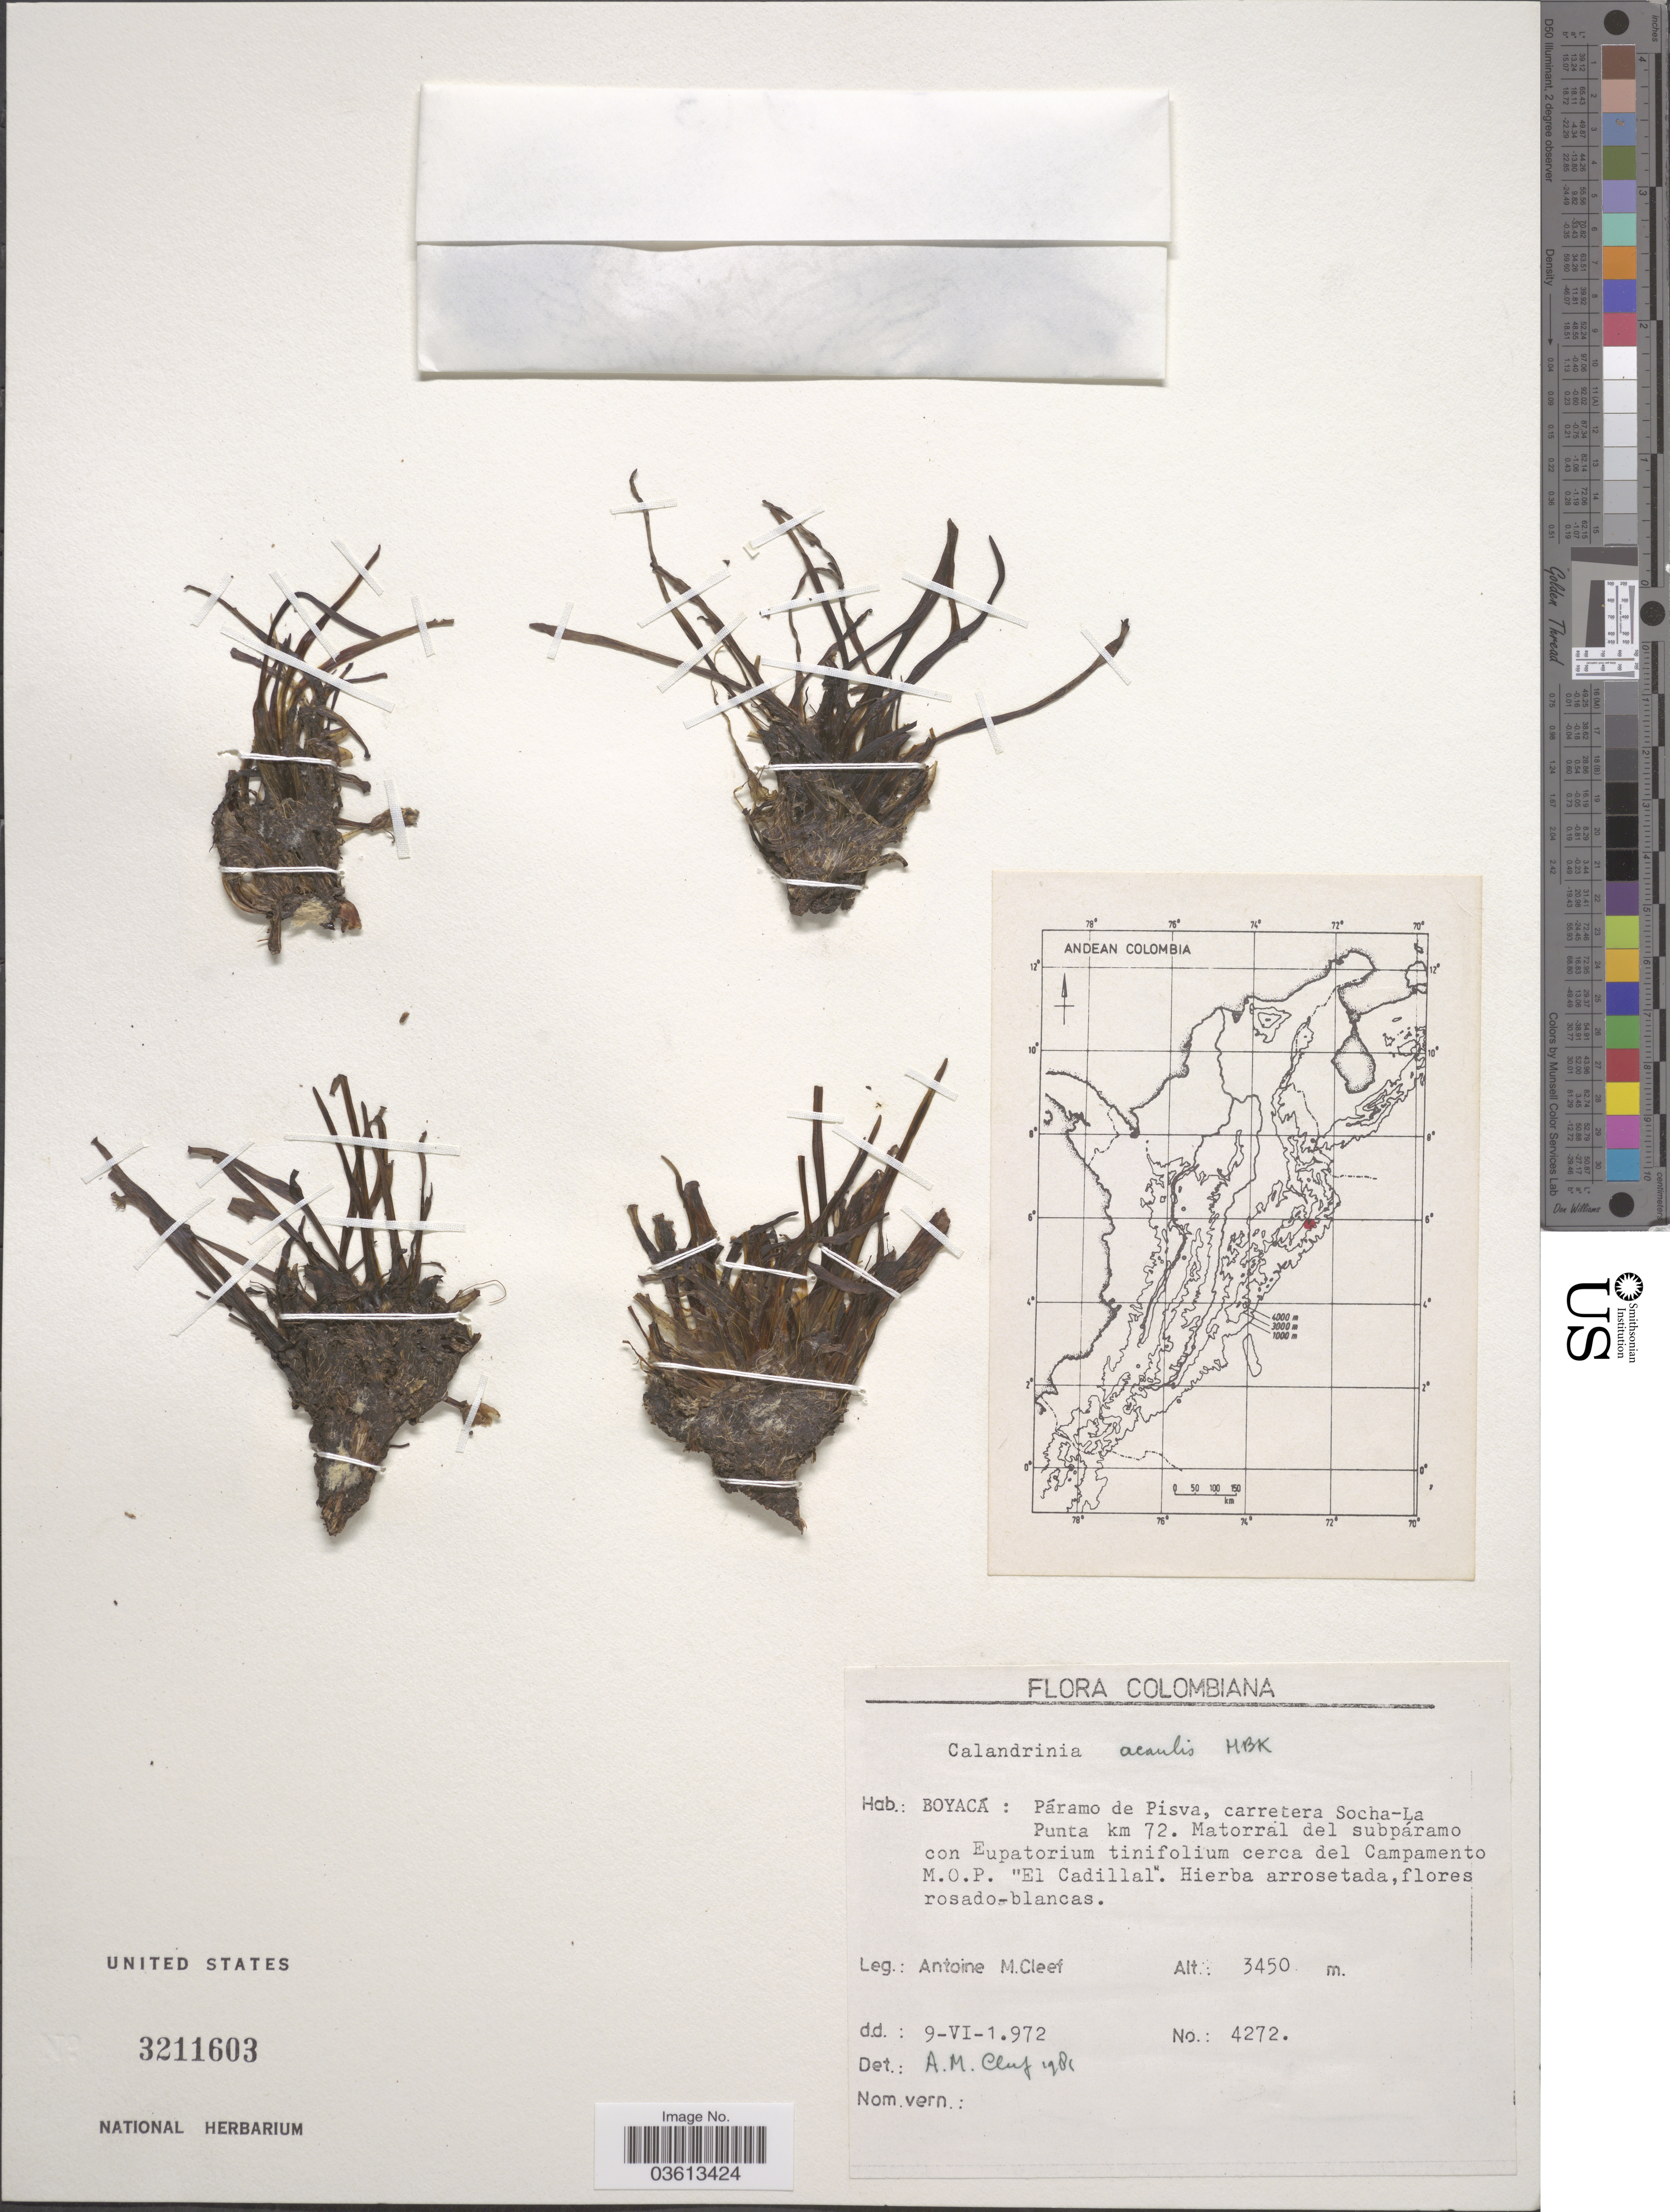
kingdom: Plantae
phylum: Tracheophyta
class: Magnoliopsida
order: Caryophyllales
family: Montiaceae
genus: Calandrinia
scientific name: Calandrinia acaulis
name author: Kunth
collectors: A. M. Cleef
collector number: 4272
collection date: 1972-06-09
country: Colombia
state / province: Boyacá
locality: Páramo de Pisva, carretera Socha-La Punta km 72. Matorral del subpáramo con Eupatorium tinifolium cerca del Campamento M.O.P.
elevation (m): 3450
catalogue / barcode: US 3211603